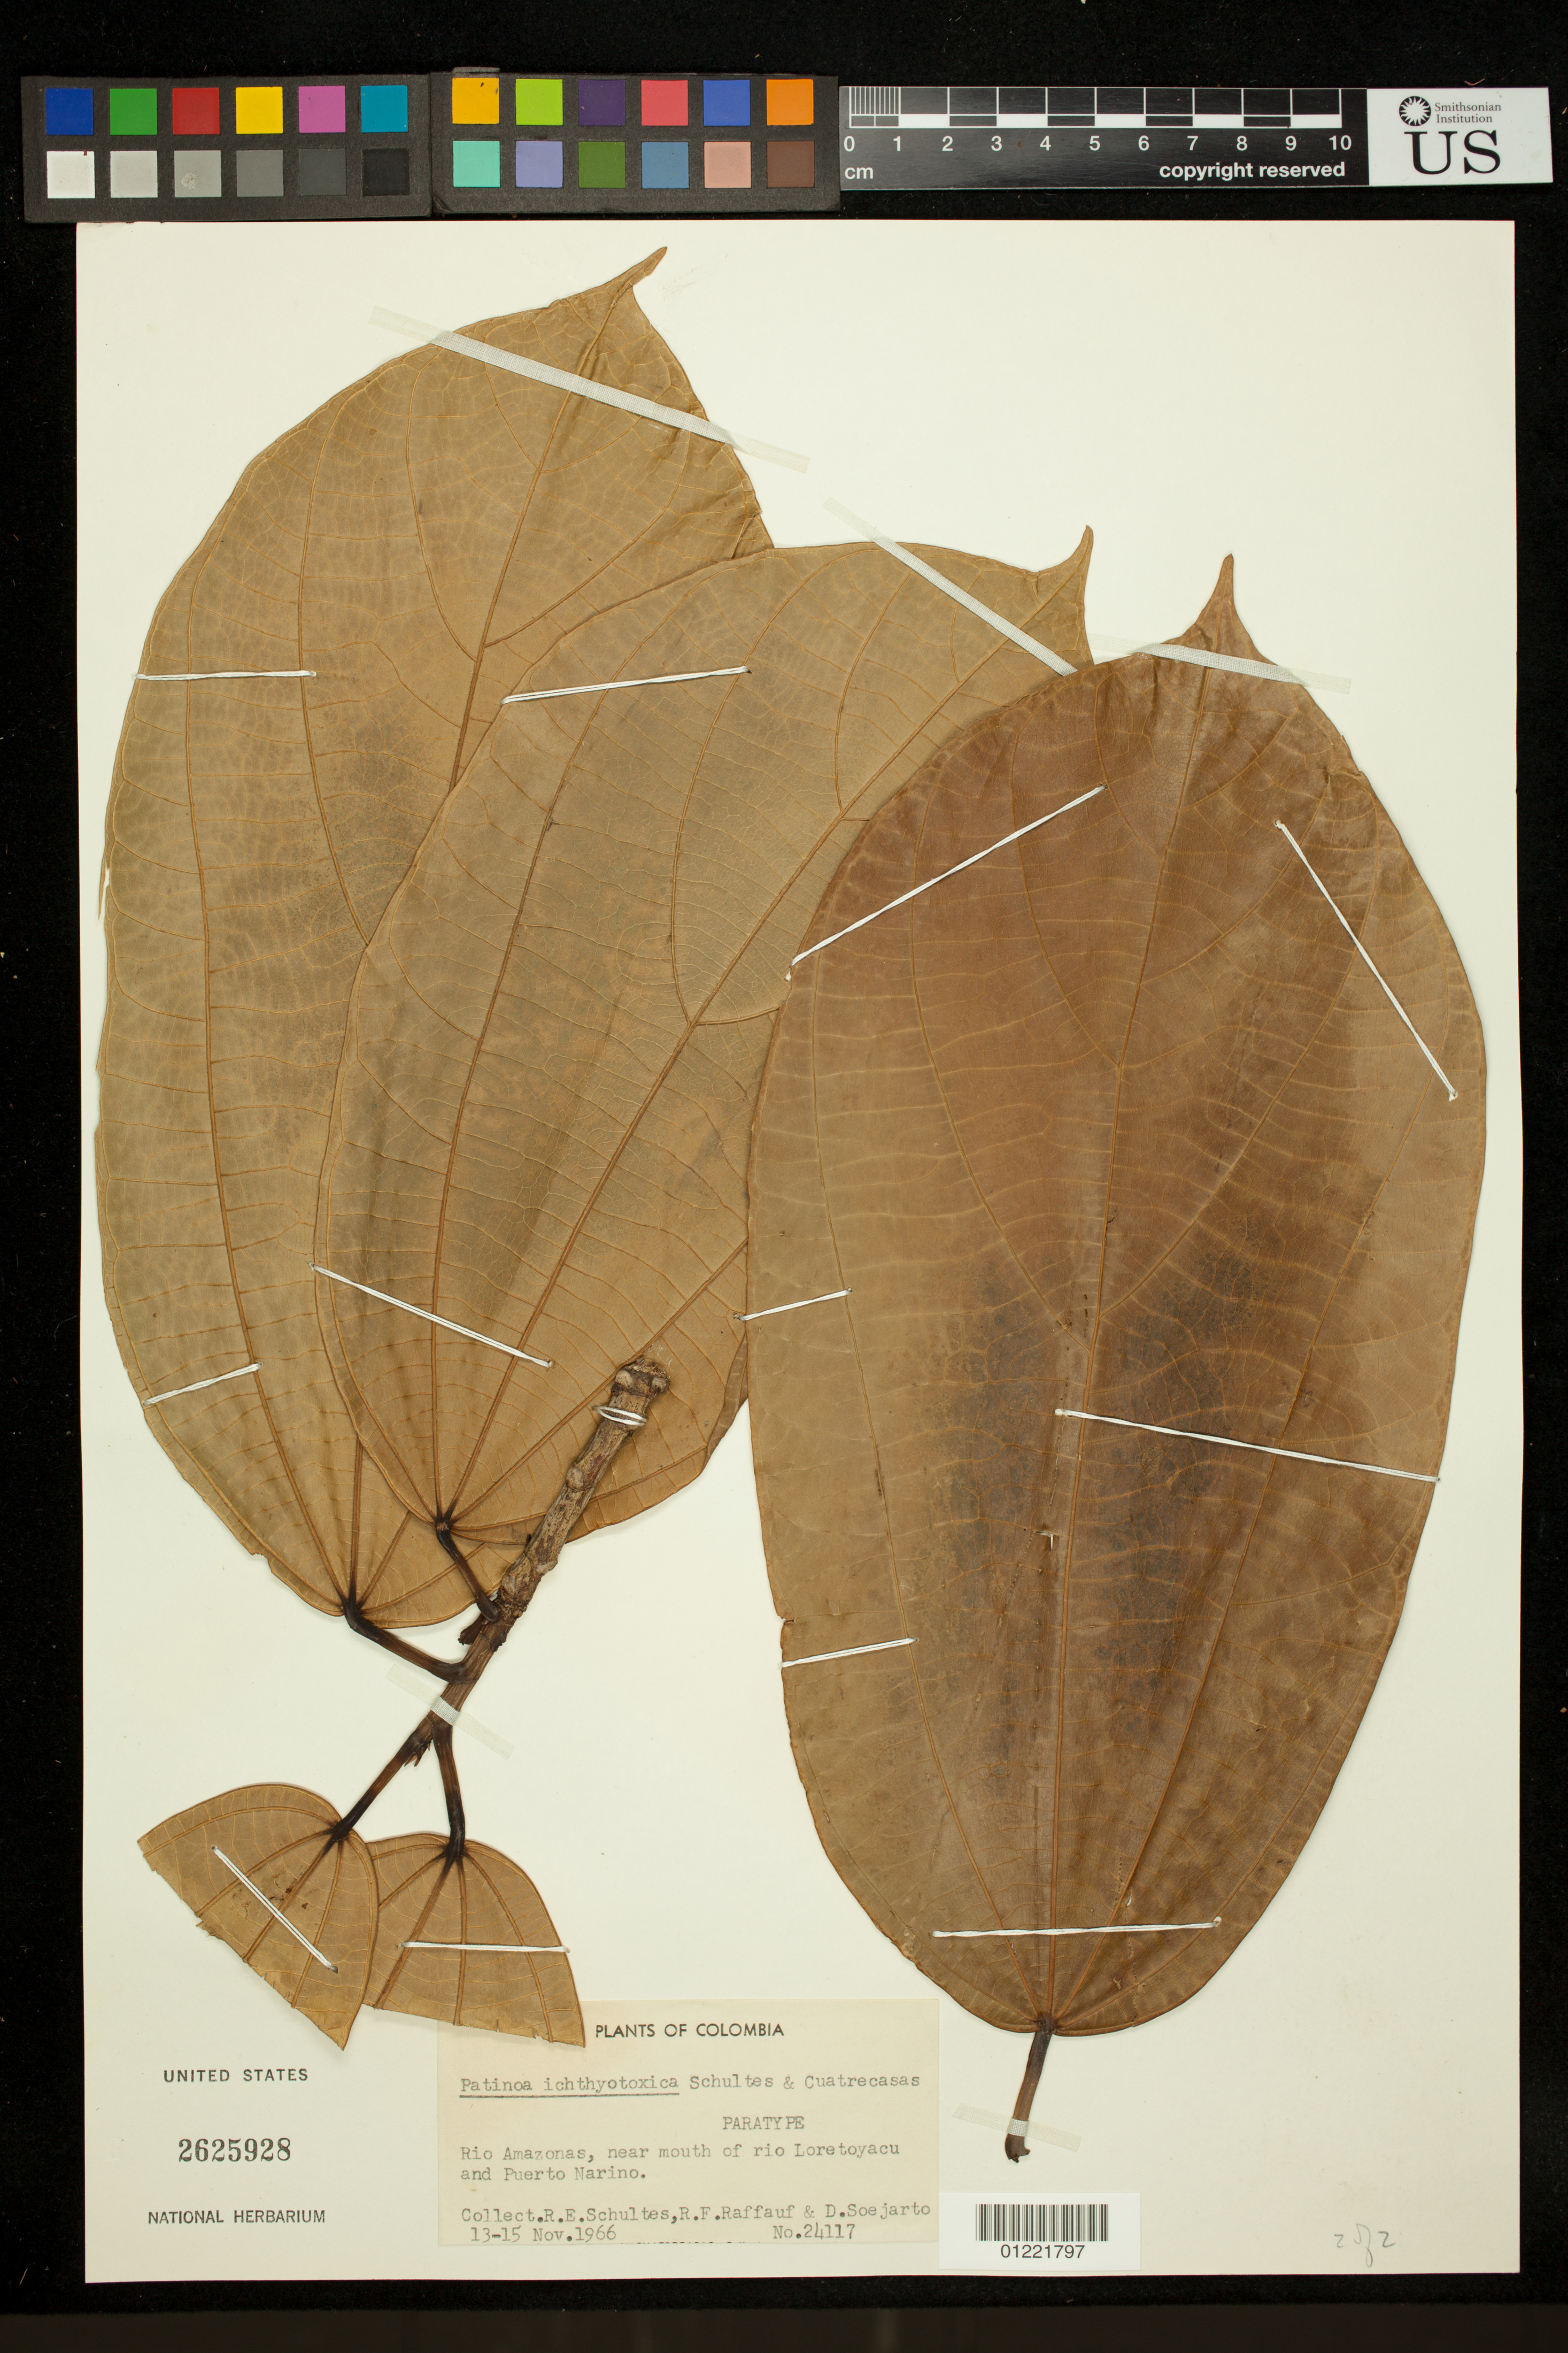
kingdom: Plantae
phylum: Tracheophyta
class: Magnoliopsida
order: Malvales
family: Malvaceae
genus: Patinoa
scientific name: Patinoa almirajo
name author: Cuatrec.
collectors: R. E. Schultes, R. Raffauf & D. Soejarto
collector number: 24117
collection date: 1966-11-13/1966-11-15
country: Colombia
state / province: Amazônas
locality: Rio Amazonas, near mouth of rio Loretoyacu and Puerto Narino.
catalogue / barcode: US 2625928